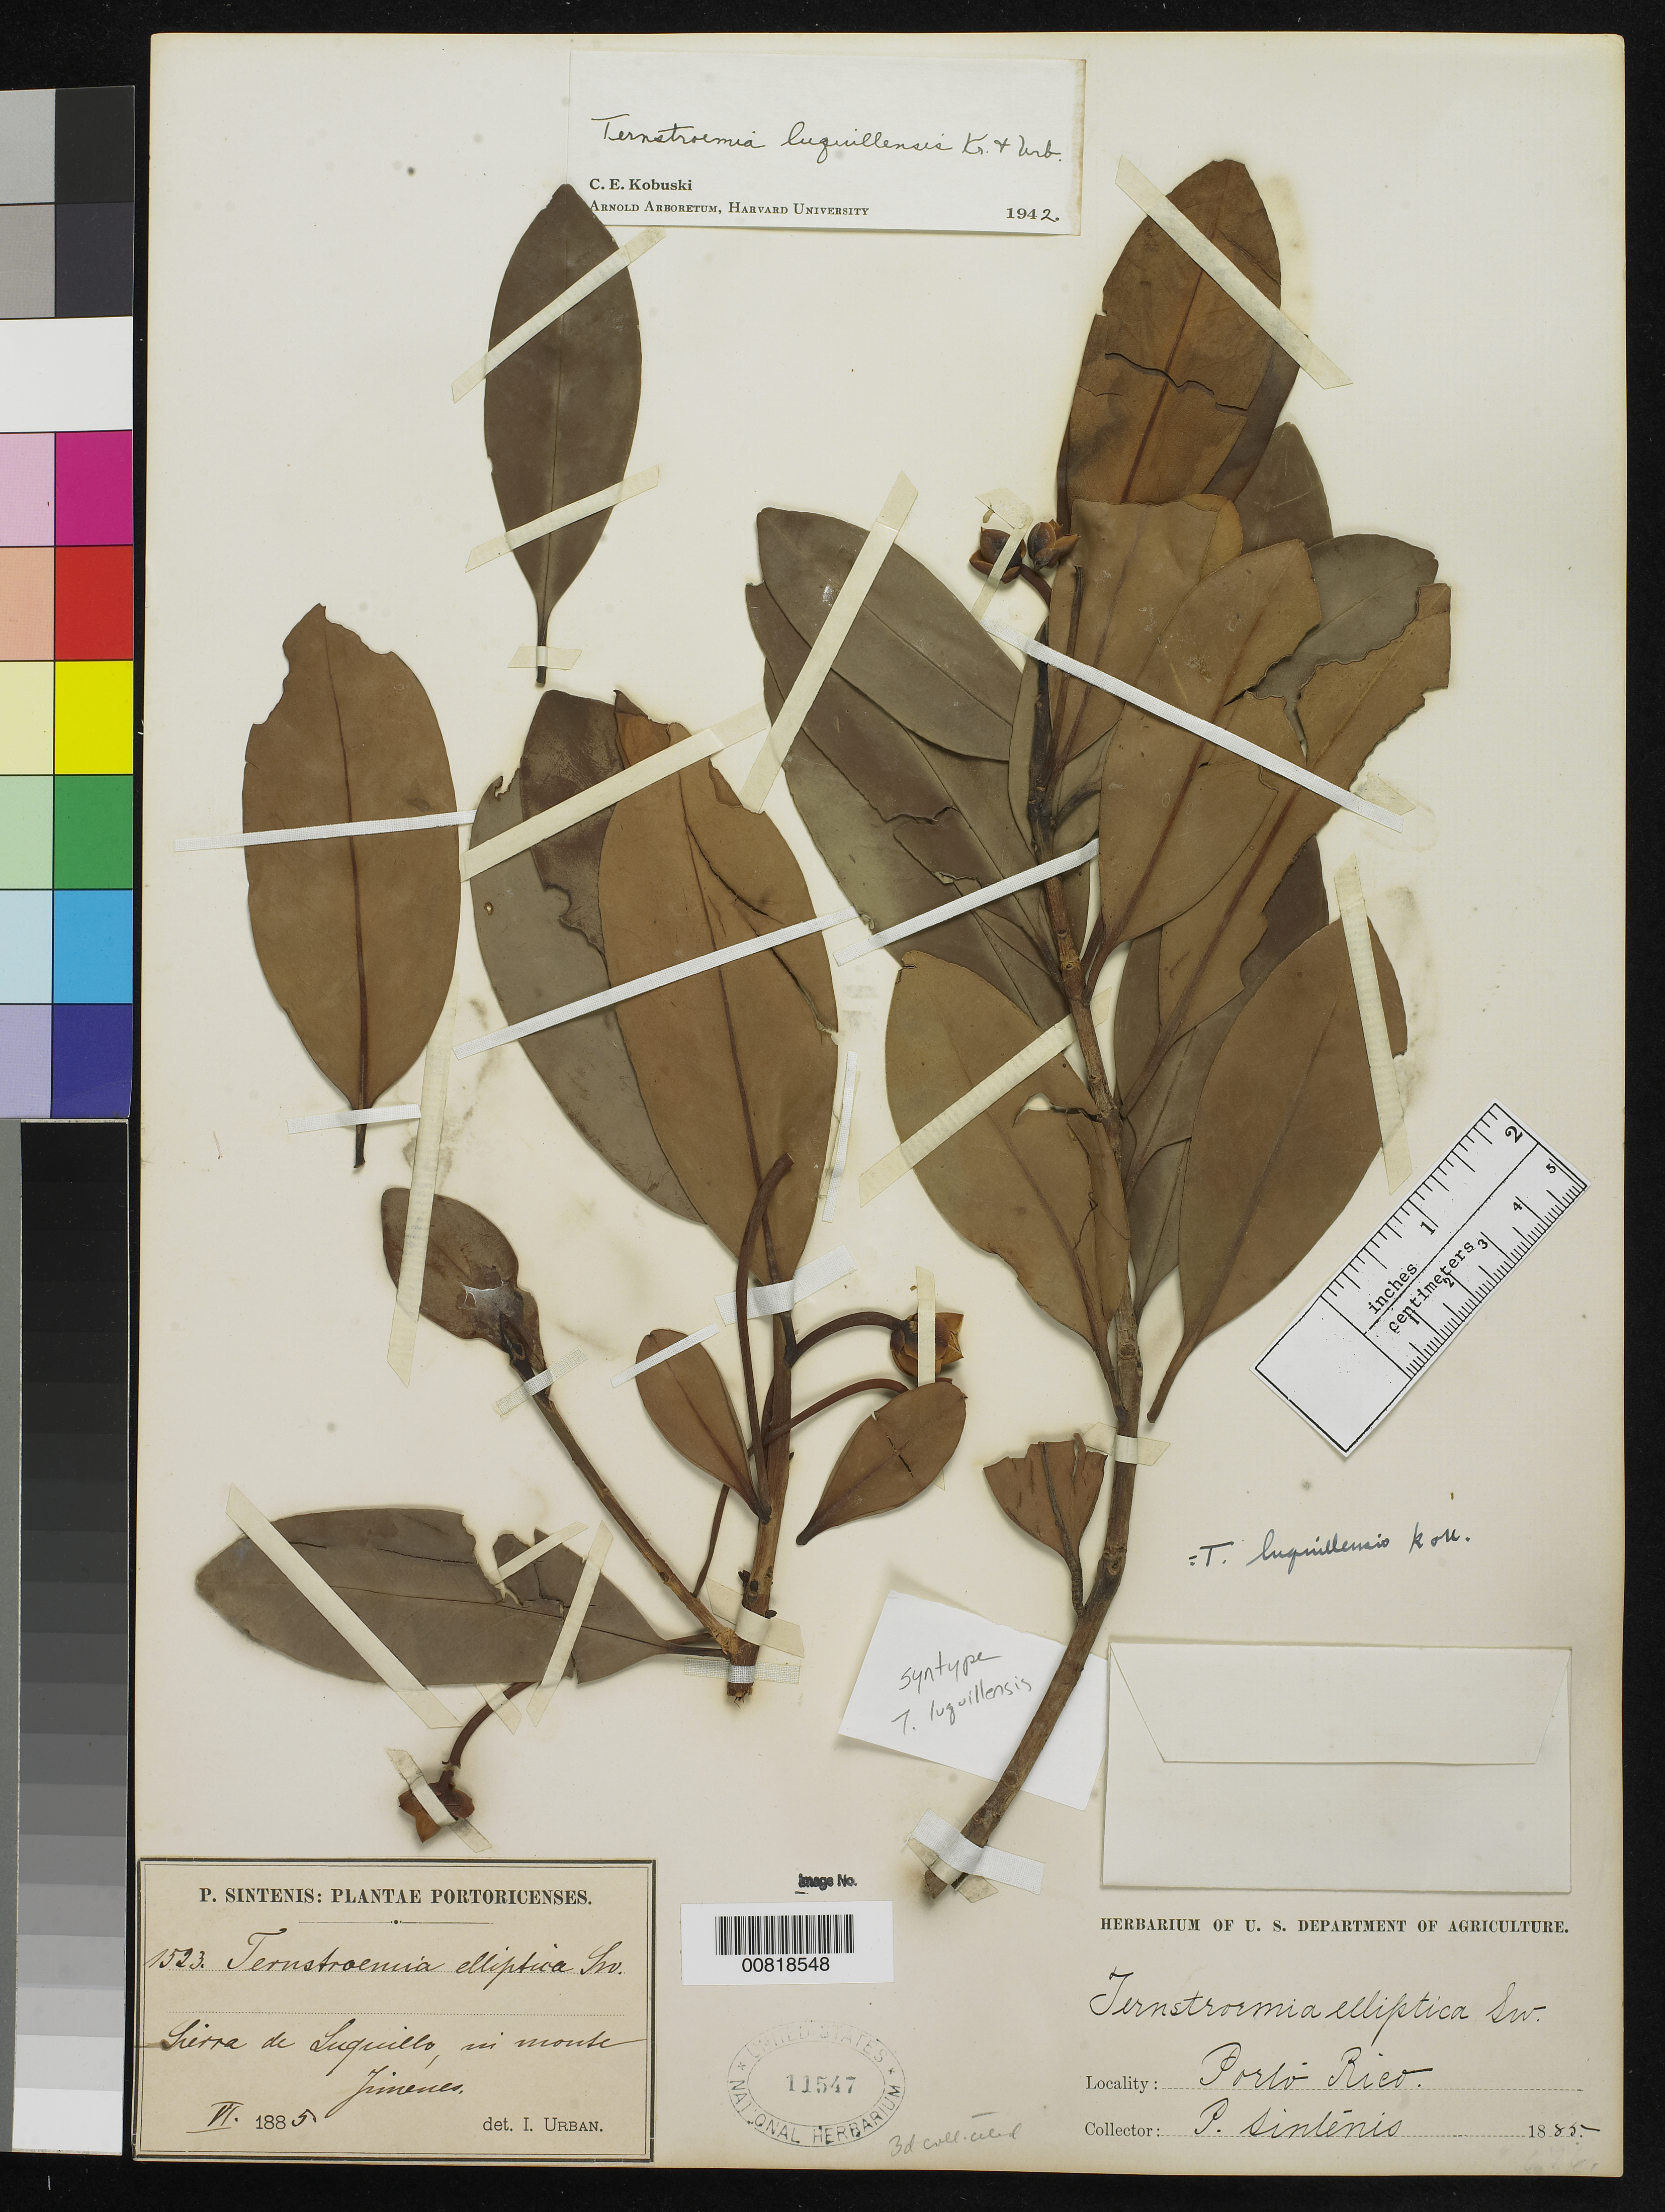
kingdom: Plantae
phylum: Tracheophyta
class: Magnoliopsida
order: Ericales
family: Pentaphylacaceae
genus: Ternstroemia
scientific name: Ternstroemia luquillensis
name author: Krug & Urb.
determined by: Kobuski, C. E.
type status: Isosyntype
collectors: P. Sintenis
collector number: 1523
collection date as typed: Jun 1885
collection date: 1885-06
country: Puerto Rico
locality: Sierra de Luquillo, in monte Jimenes.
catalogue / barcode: US 11547